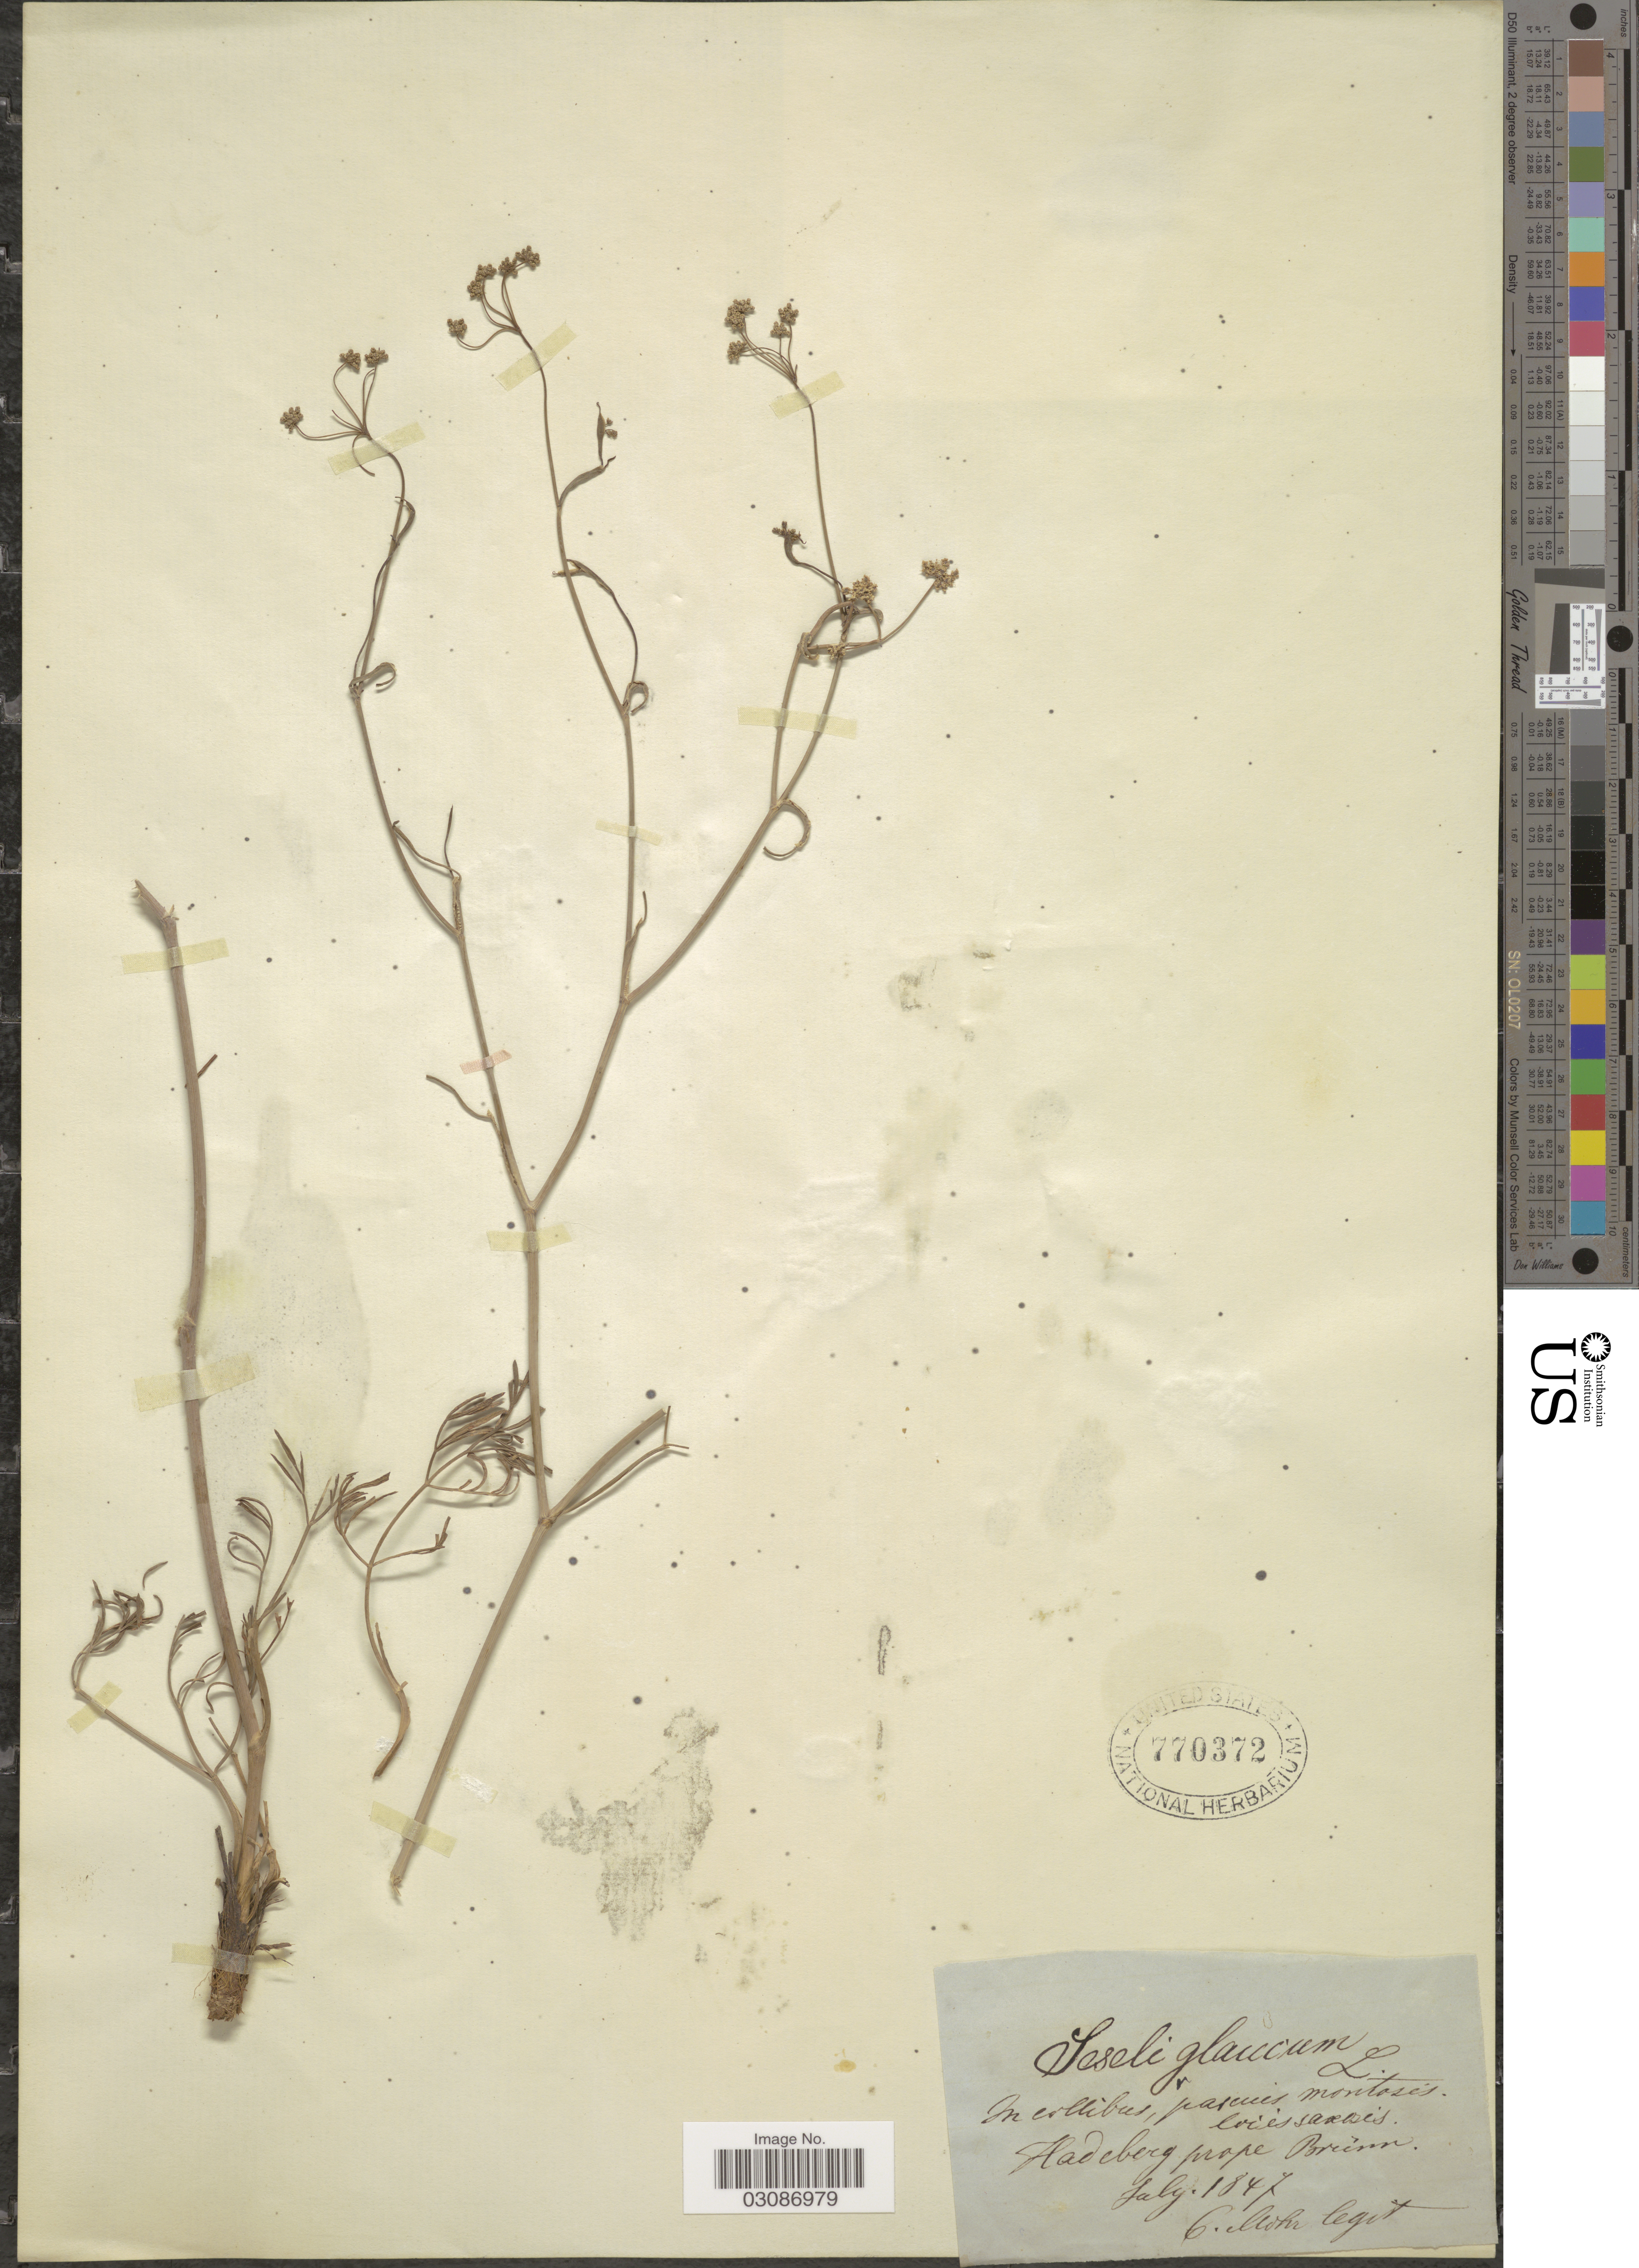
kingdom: Plantae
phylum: Tracheophyta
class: Magnoliopsida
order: Apiales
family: Apiaceae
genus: Seseli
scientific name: Seseli glaucum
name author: L.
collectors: C. T. Mohr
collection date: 1847-07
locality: Hadeberg prope Brünn.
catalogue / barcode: US 770372